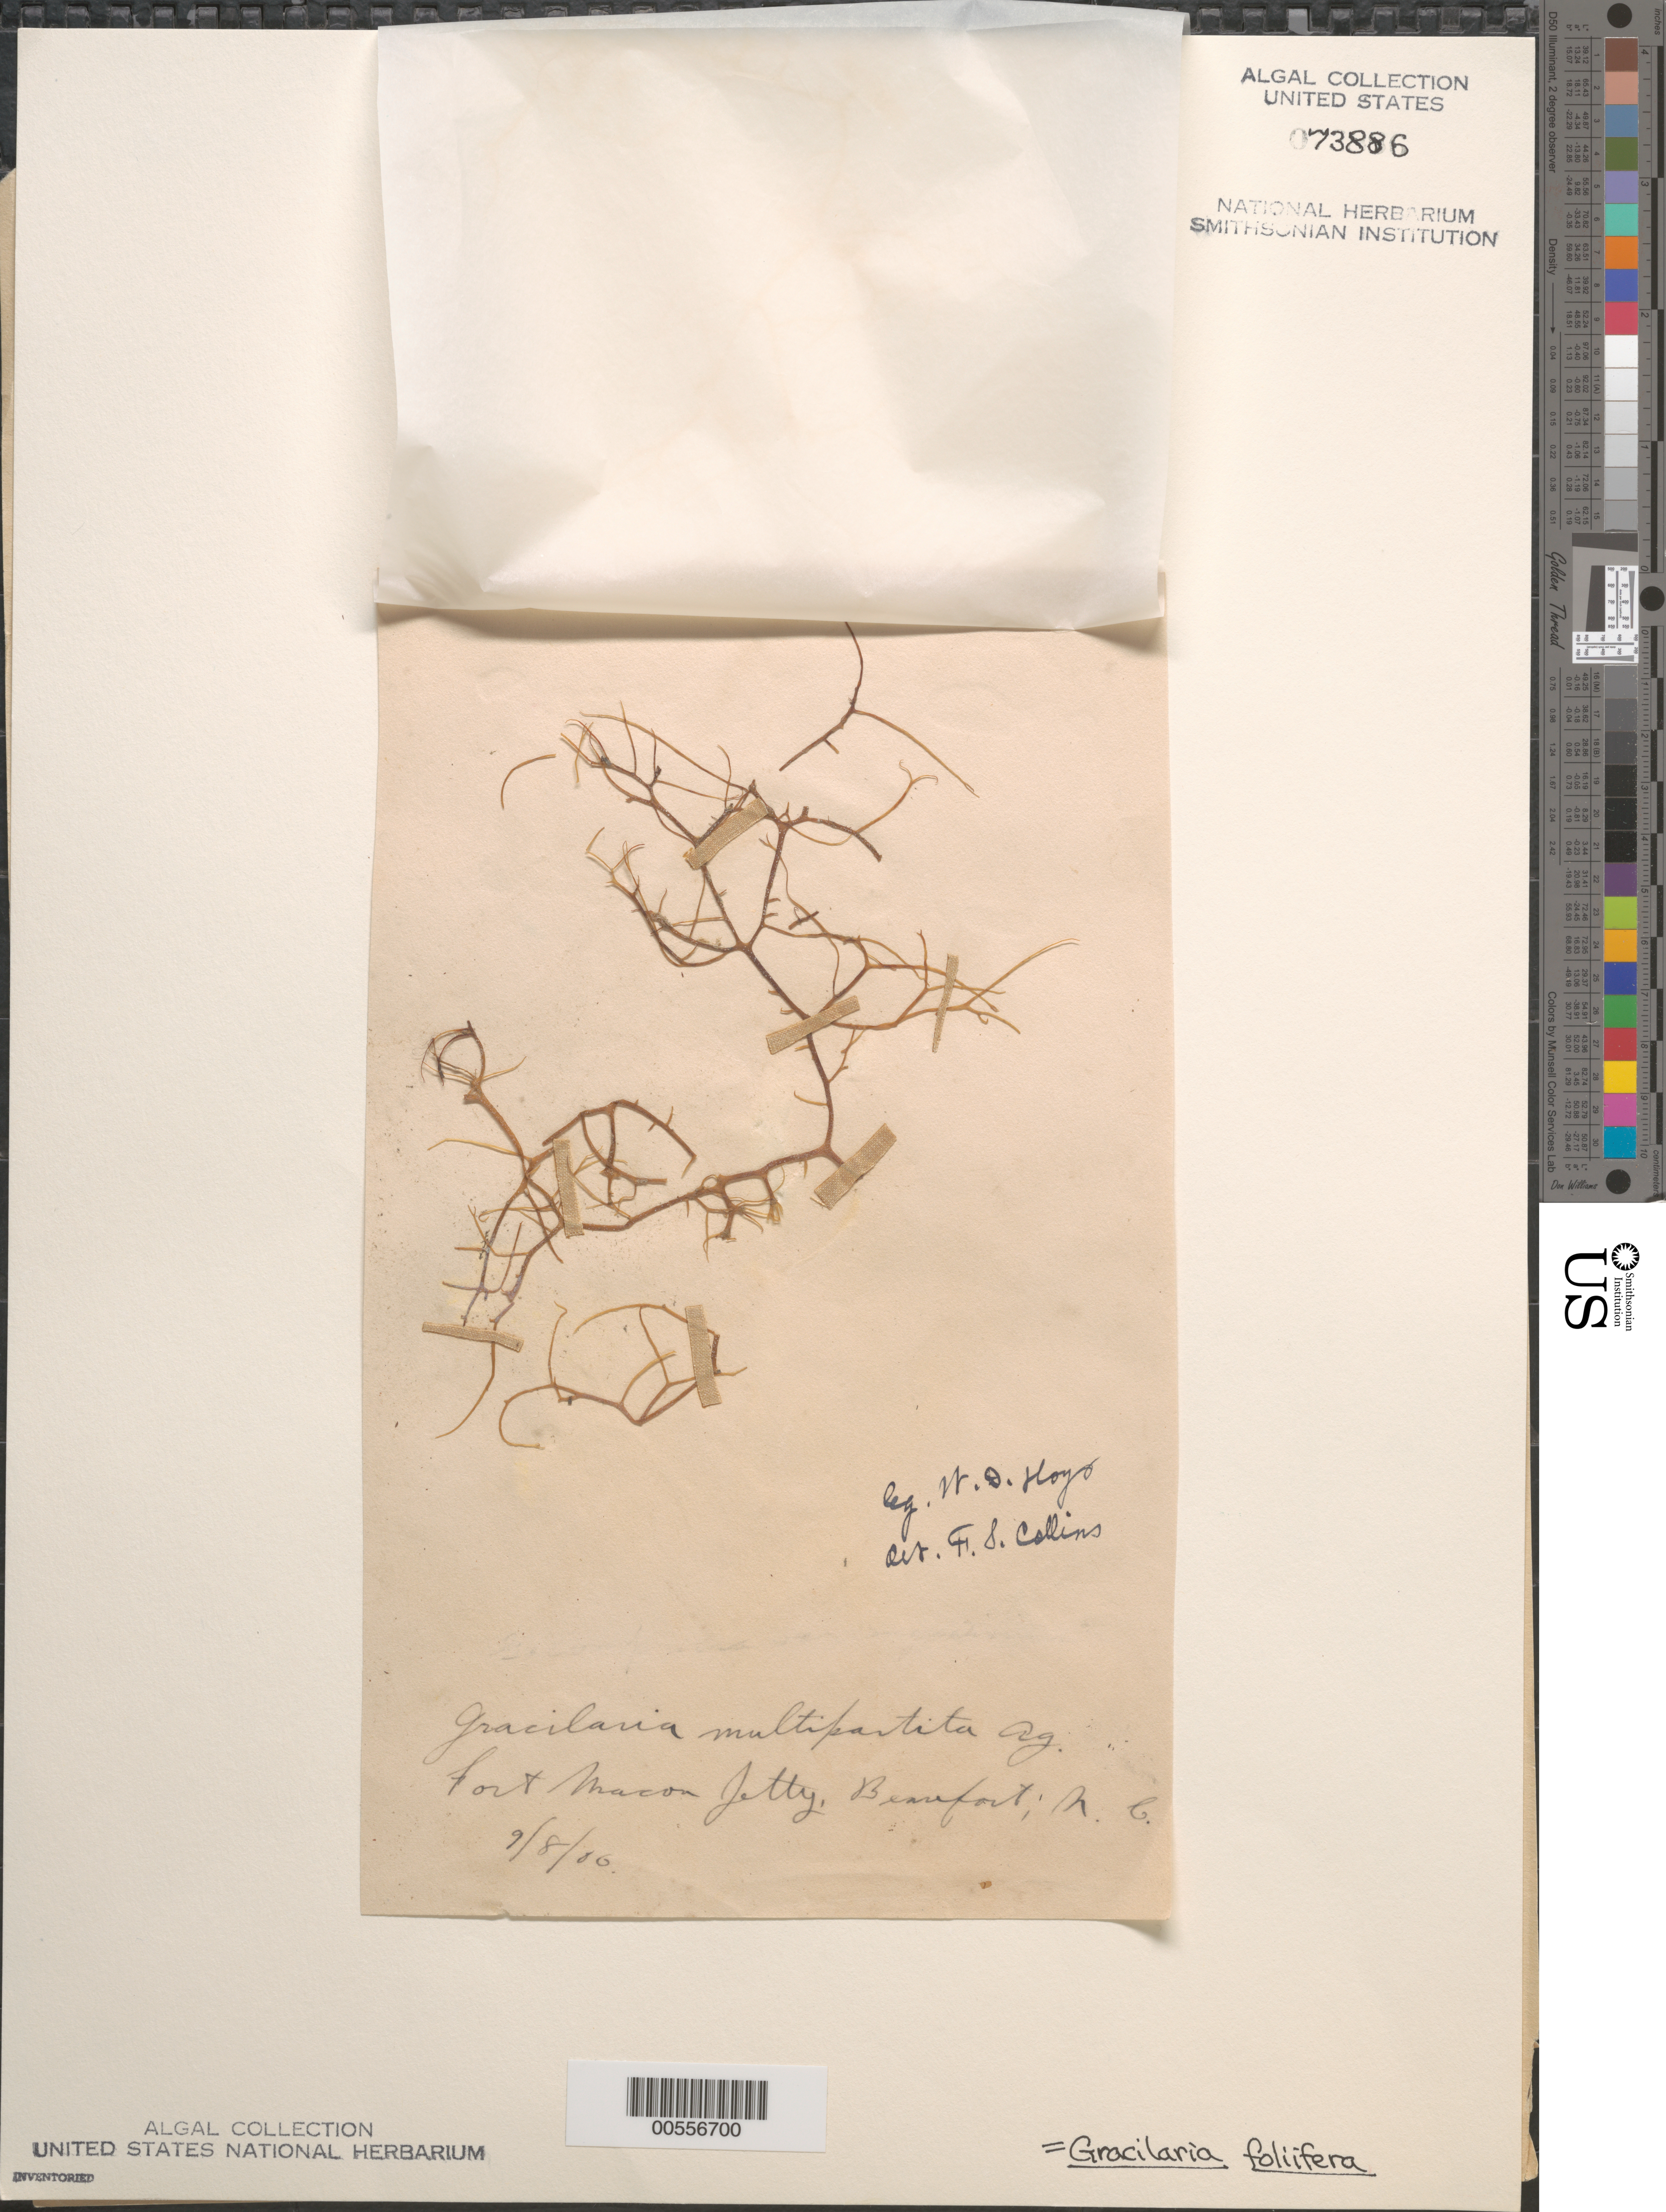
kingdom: Plantae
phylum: Rhodophyta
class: Florideophyceae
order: Gracilariales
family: Gracilariaceae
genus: Gracilaria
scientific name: Gracilaria foliifera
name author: (Forssk.) Børgesen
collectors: W. D. Hoyt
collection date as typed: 08 Sep 1906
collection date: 1906-09-08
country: United States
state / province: North Carolina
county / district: Carteret County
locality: Beaufort, Fort Macon jetty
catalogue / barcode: US 73886